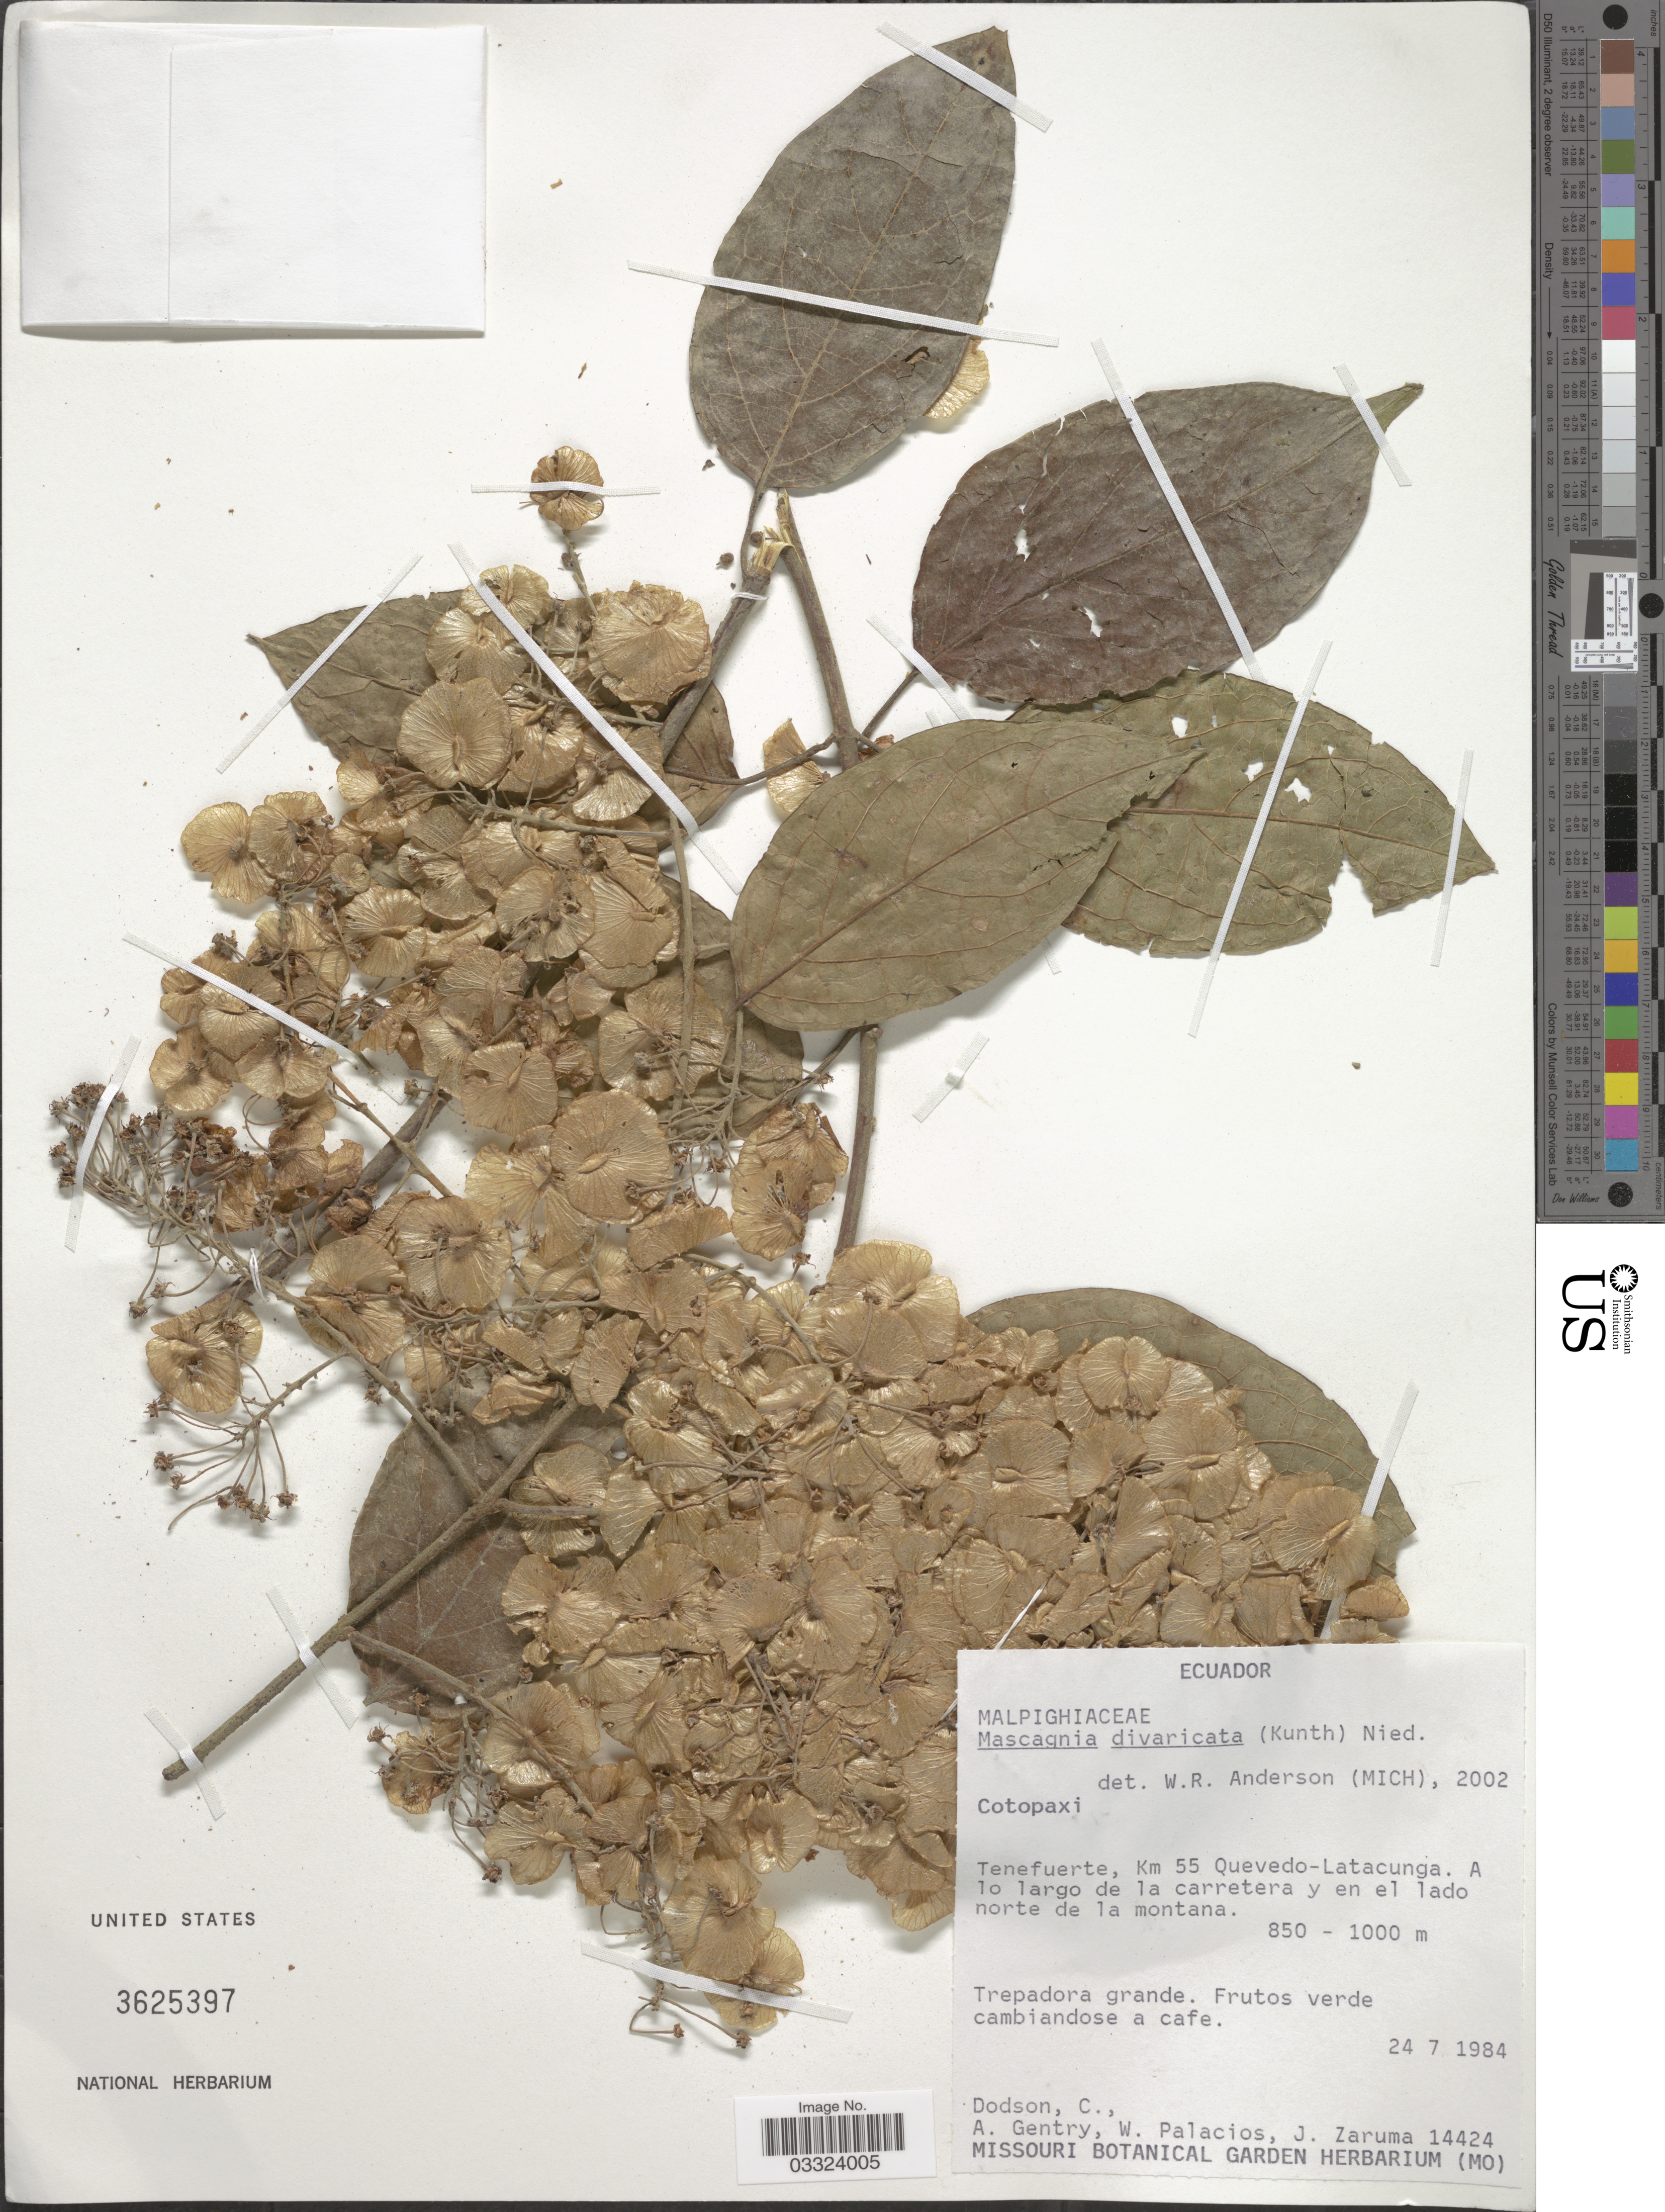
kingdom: Plantae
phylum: Tracheophyta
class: Magnoliopsida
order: Malpighiales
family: Malpighiaceae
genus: Mascagnia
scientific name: Mascagnia divaricata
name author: (Kunth) Nied.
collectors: C. Dodson, A. H. Gentry, W. Palacios & J. Zaruma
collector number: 14424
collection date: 1984-07-24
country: Ecuador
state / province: Cotopaxi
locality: Tenefuerte, Km 55 Quevedo-Latacunga. A lo largo de la carretera y en el lado norte de la montana.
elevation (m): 850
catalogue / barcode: US 3625397